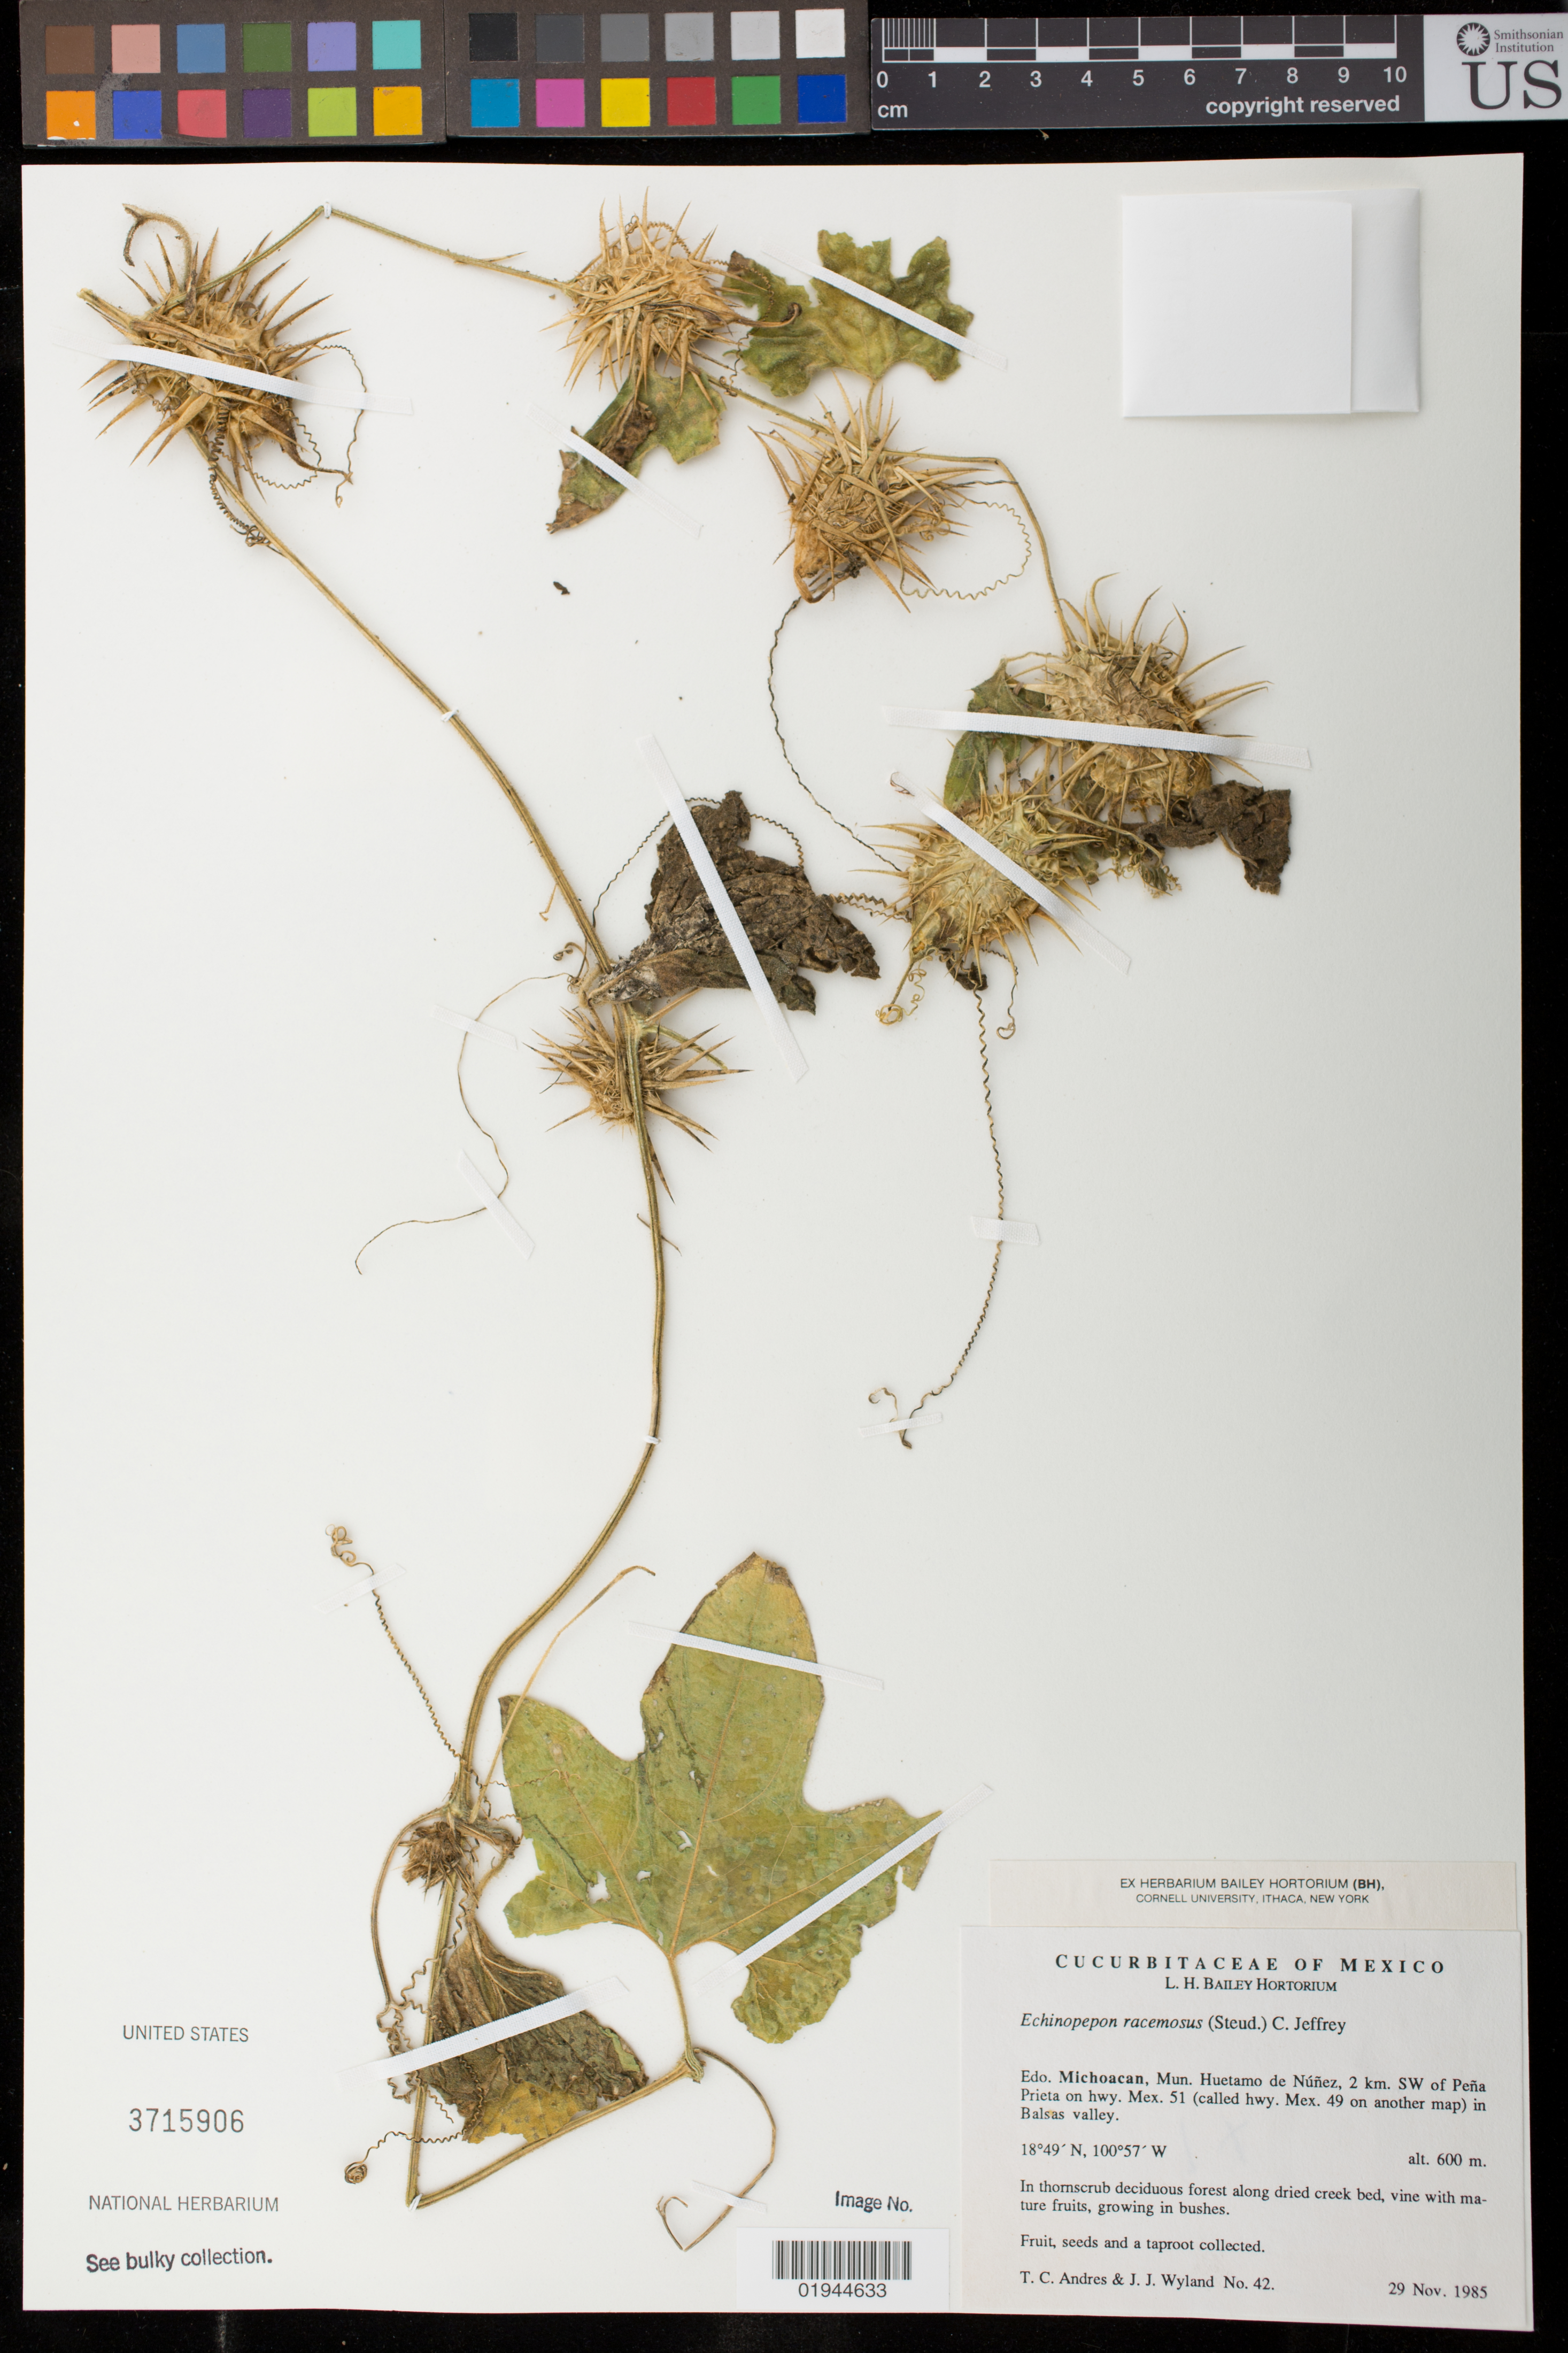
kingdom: Plantae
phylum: Tracheophyta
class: Magnoliopsida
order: Cucurbitales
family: Cucurbitaceae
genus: Echinopepon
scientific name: Echinopepon racemosus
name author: (Steud.) C. Jeffrey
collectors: T. C. Andres & J. J. Wyland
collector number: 42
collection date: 1985-11-29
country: Mexico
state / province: Michoacán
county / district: Huetamo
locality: Mun. Huetamo de Nunez, 2 km. SW of Pena Prieta on hwy. Mex. 51 (called hwy. Mex. 49 on another map) in Balsas valley.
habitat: in thornscrub deciduous forest along dried creek bed, growing in bushes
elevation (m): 600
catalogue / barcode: US 3715906